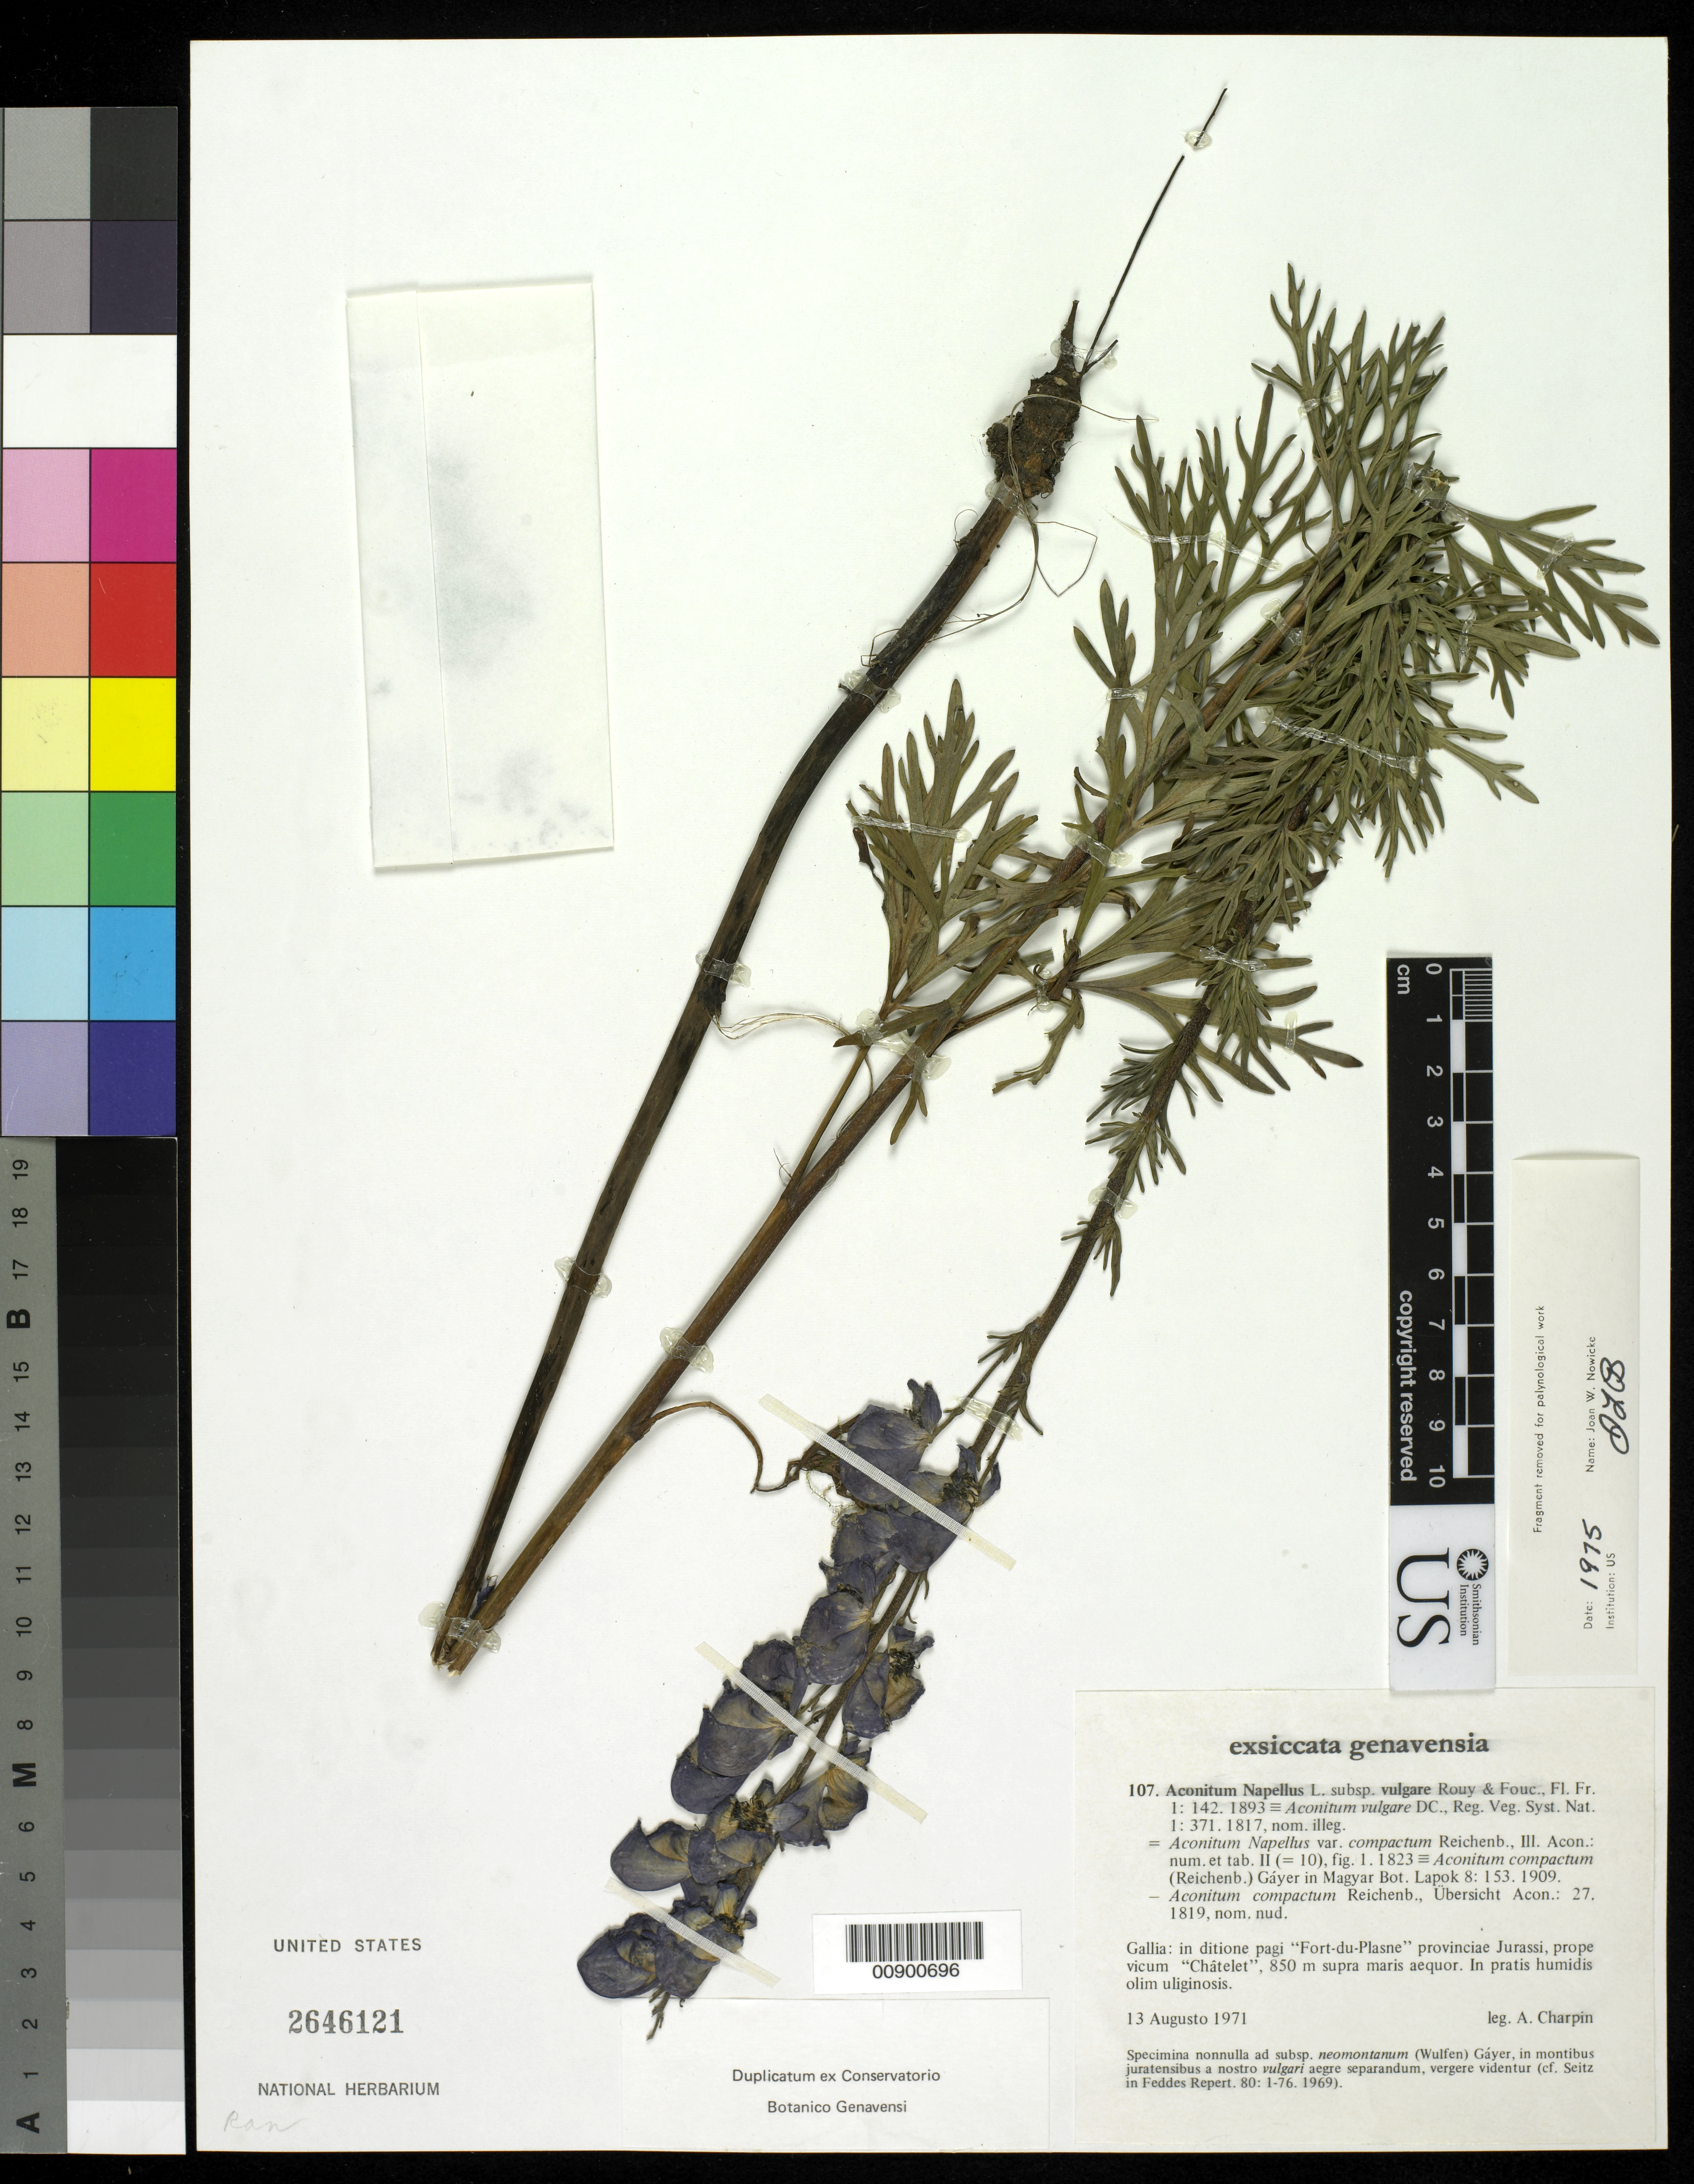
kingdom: Plantae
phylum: Tracheophyta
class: Magnoliopsida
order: Ranunculales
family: Ranunculaceae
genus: Aconitum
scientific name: Aconitum napellus subsp. vulgare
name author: Rouy & Foucaud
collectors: A. Charpin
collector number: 107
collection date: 1971-08-13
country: Switzerland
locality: Gallio, Fort du Plasne , near Chatelet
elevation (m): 850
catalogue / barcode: US 2646121